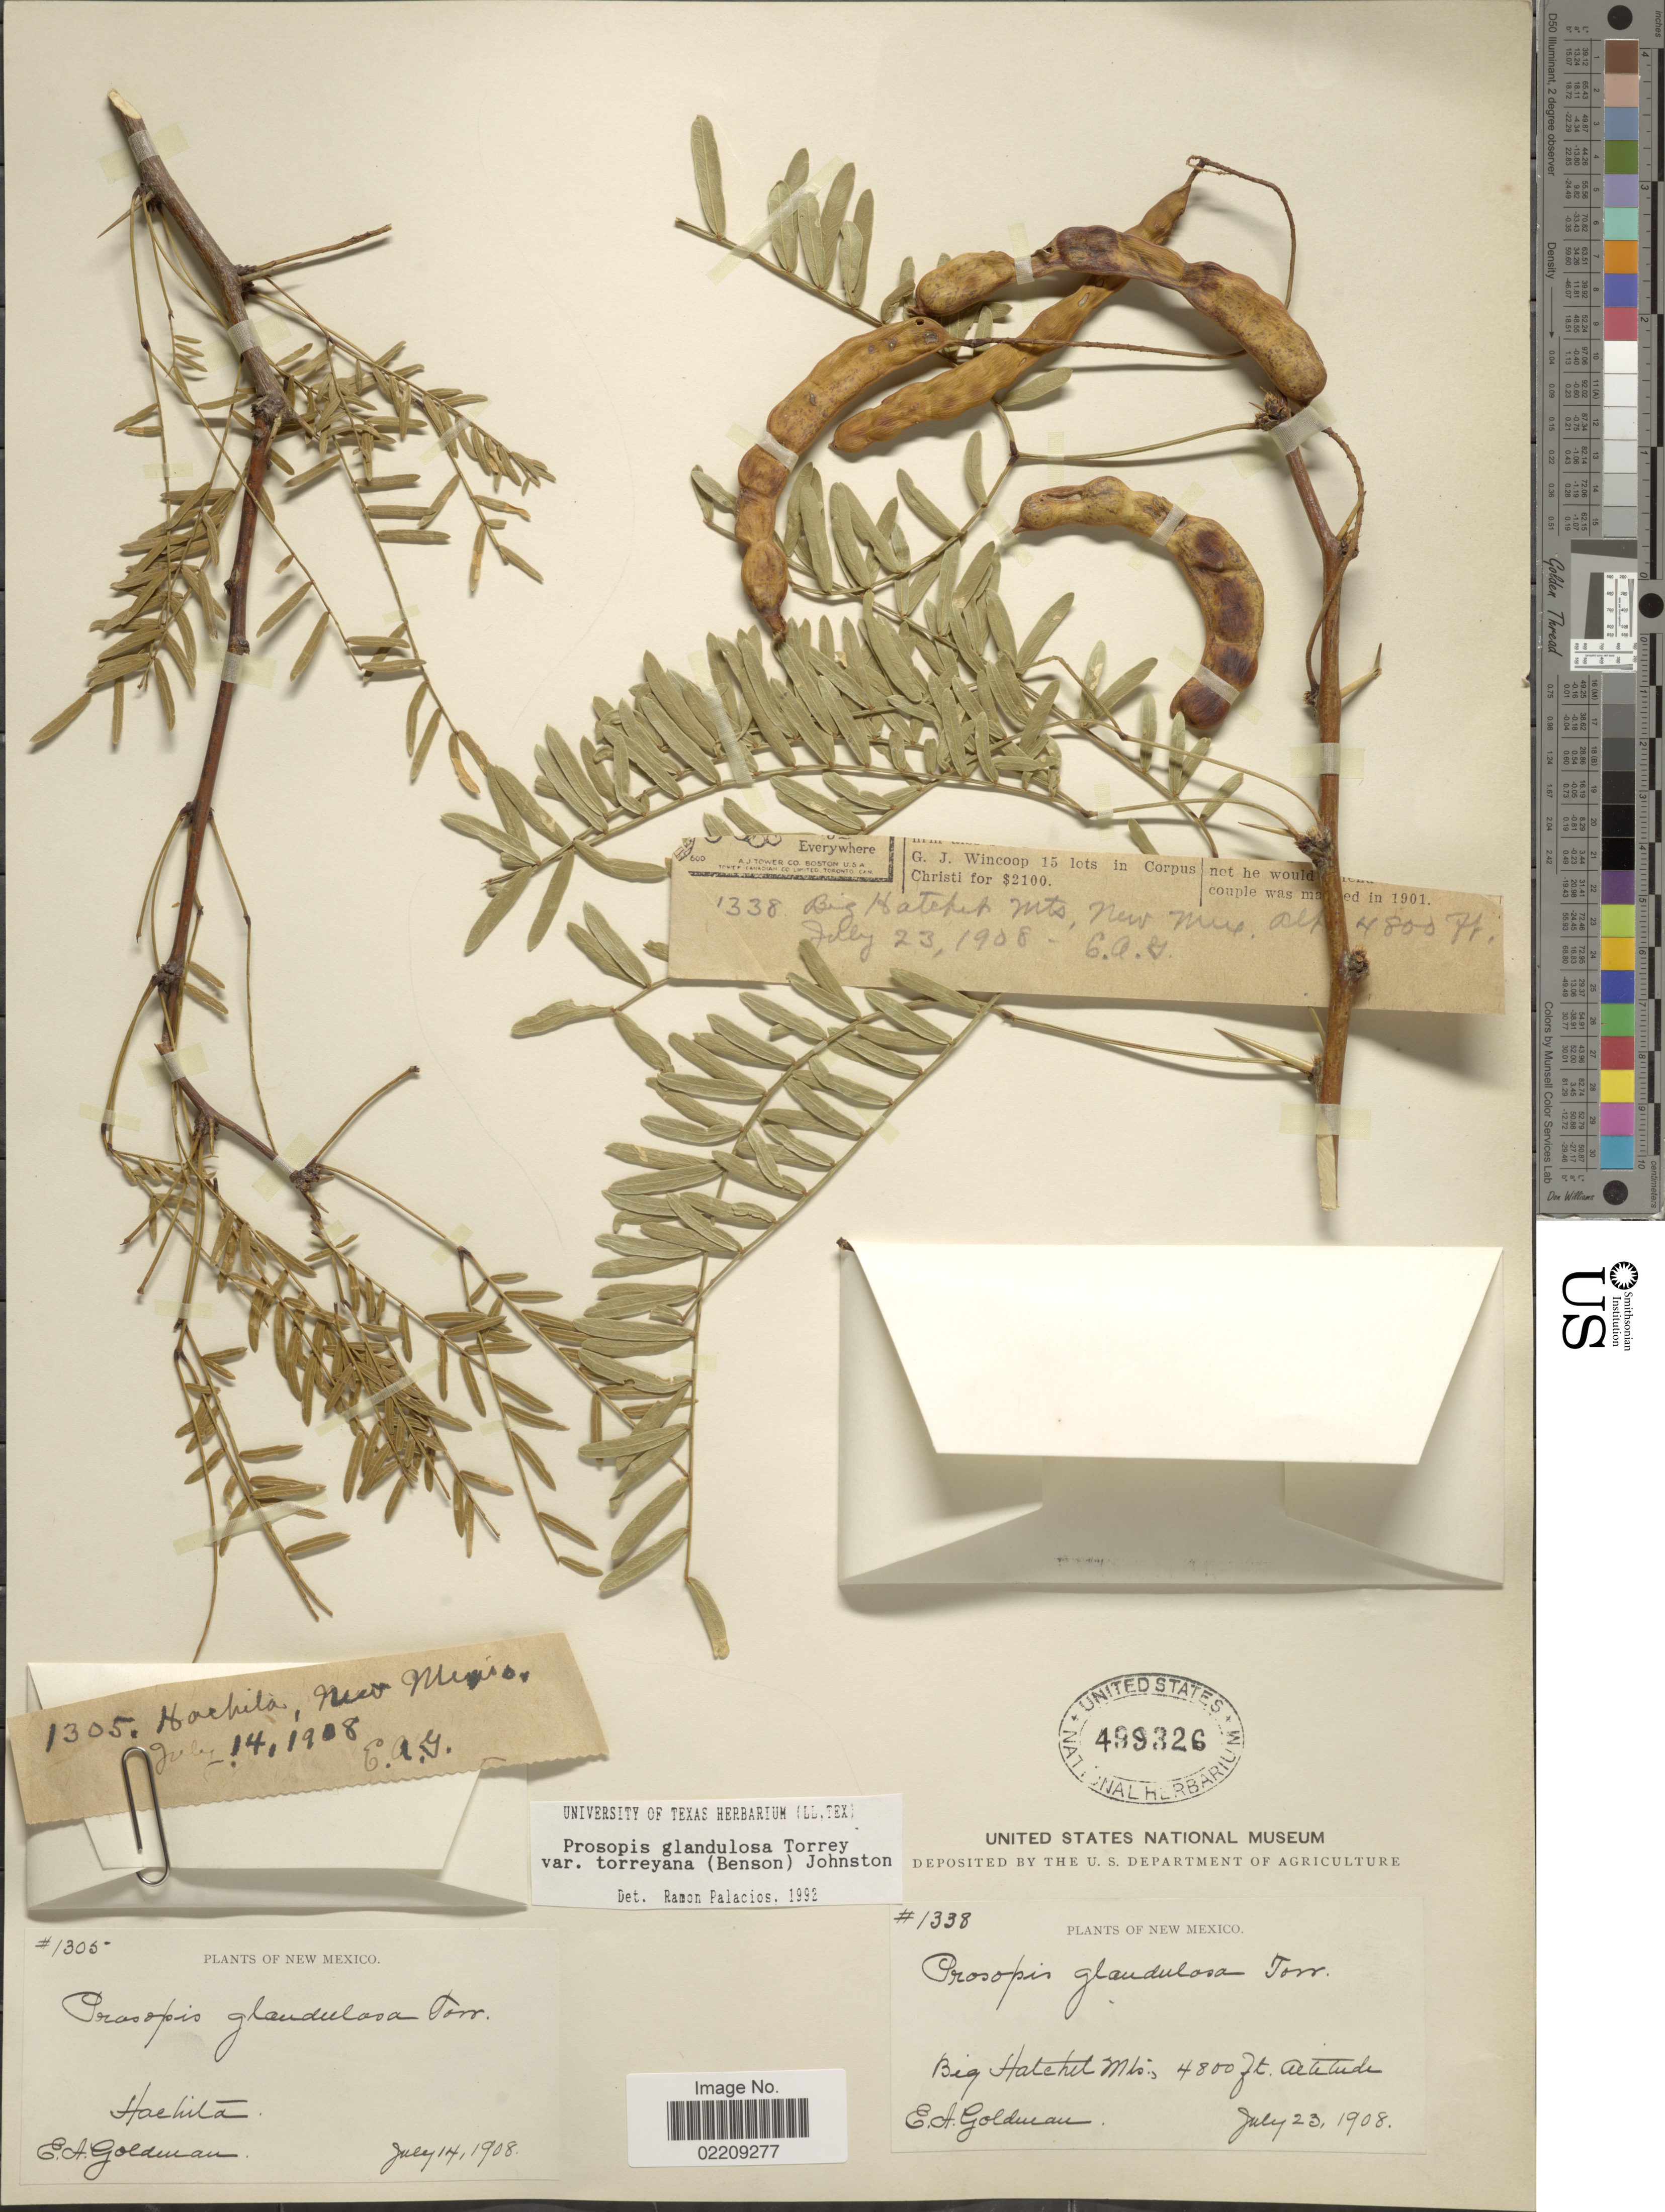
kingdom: Plantae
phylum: Tracheophyta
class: Magnoliopsida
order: Fabales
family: Fabaceae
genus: Neltuma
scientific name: Neltuma odorata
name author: (Torr. & Frém.) C. E. Hughes & G.P. Lewis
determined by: Strong, Mark T., (BOT), Smithsonian Institution - National Museum of Natural History (UNITED STATES)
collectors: E. A. Goldman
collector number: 1305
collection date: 1908-07-14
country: United States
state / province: New Mexico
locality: Hachita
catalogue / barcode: US 499326-2